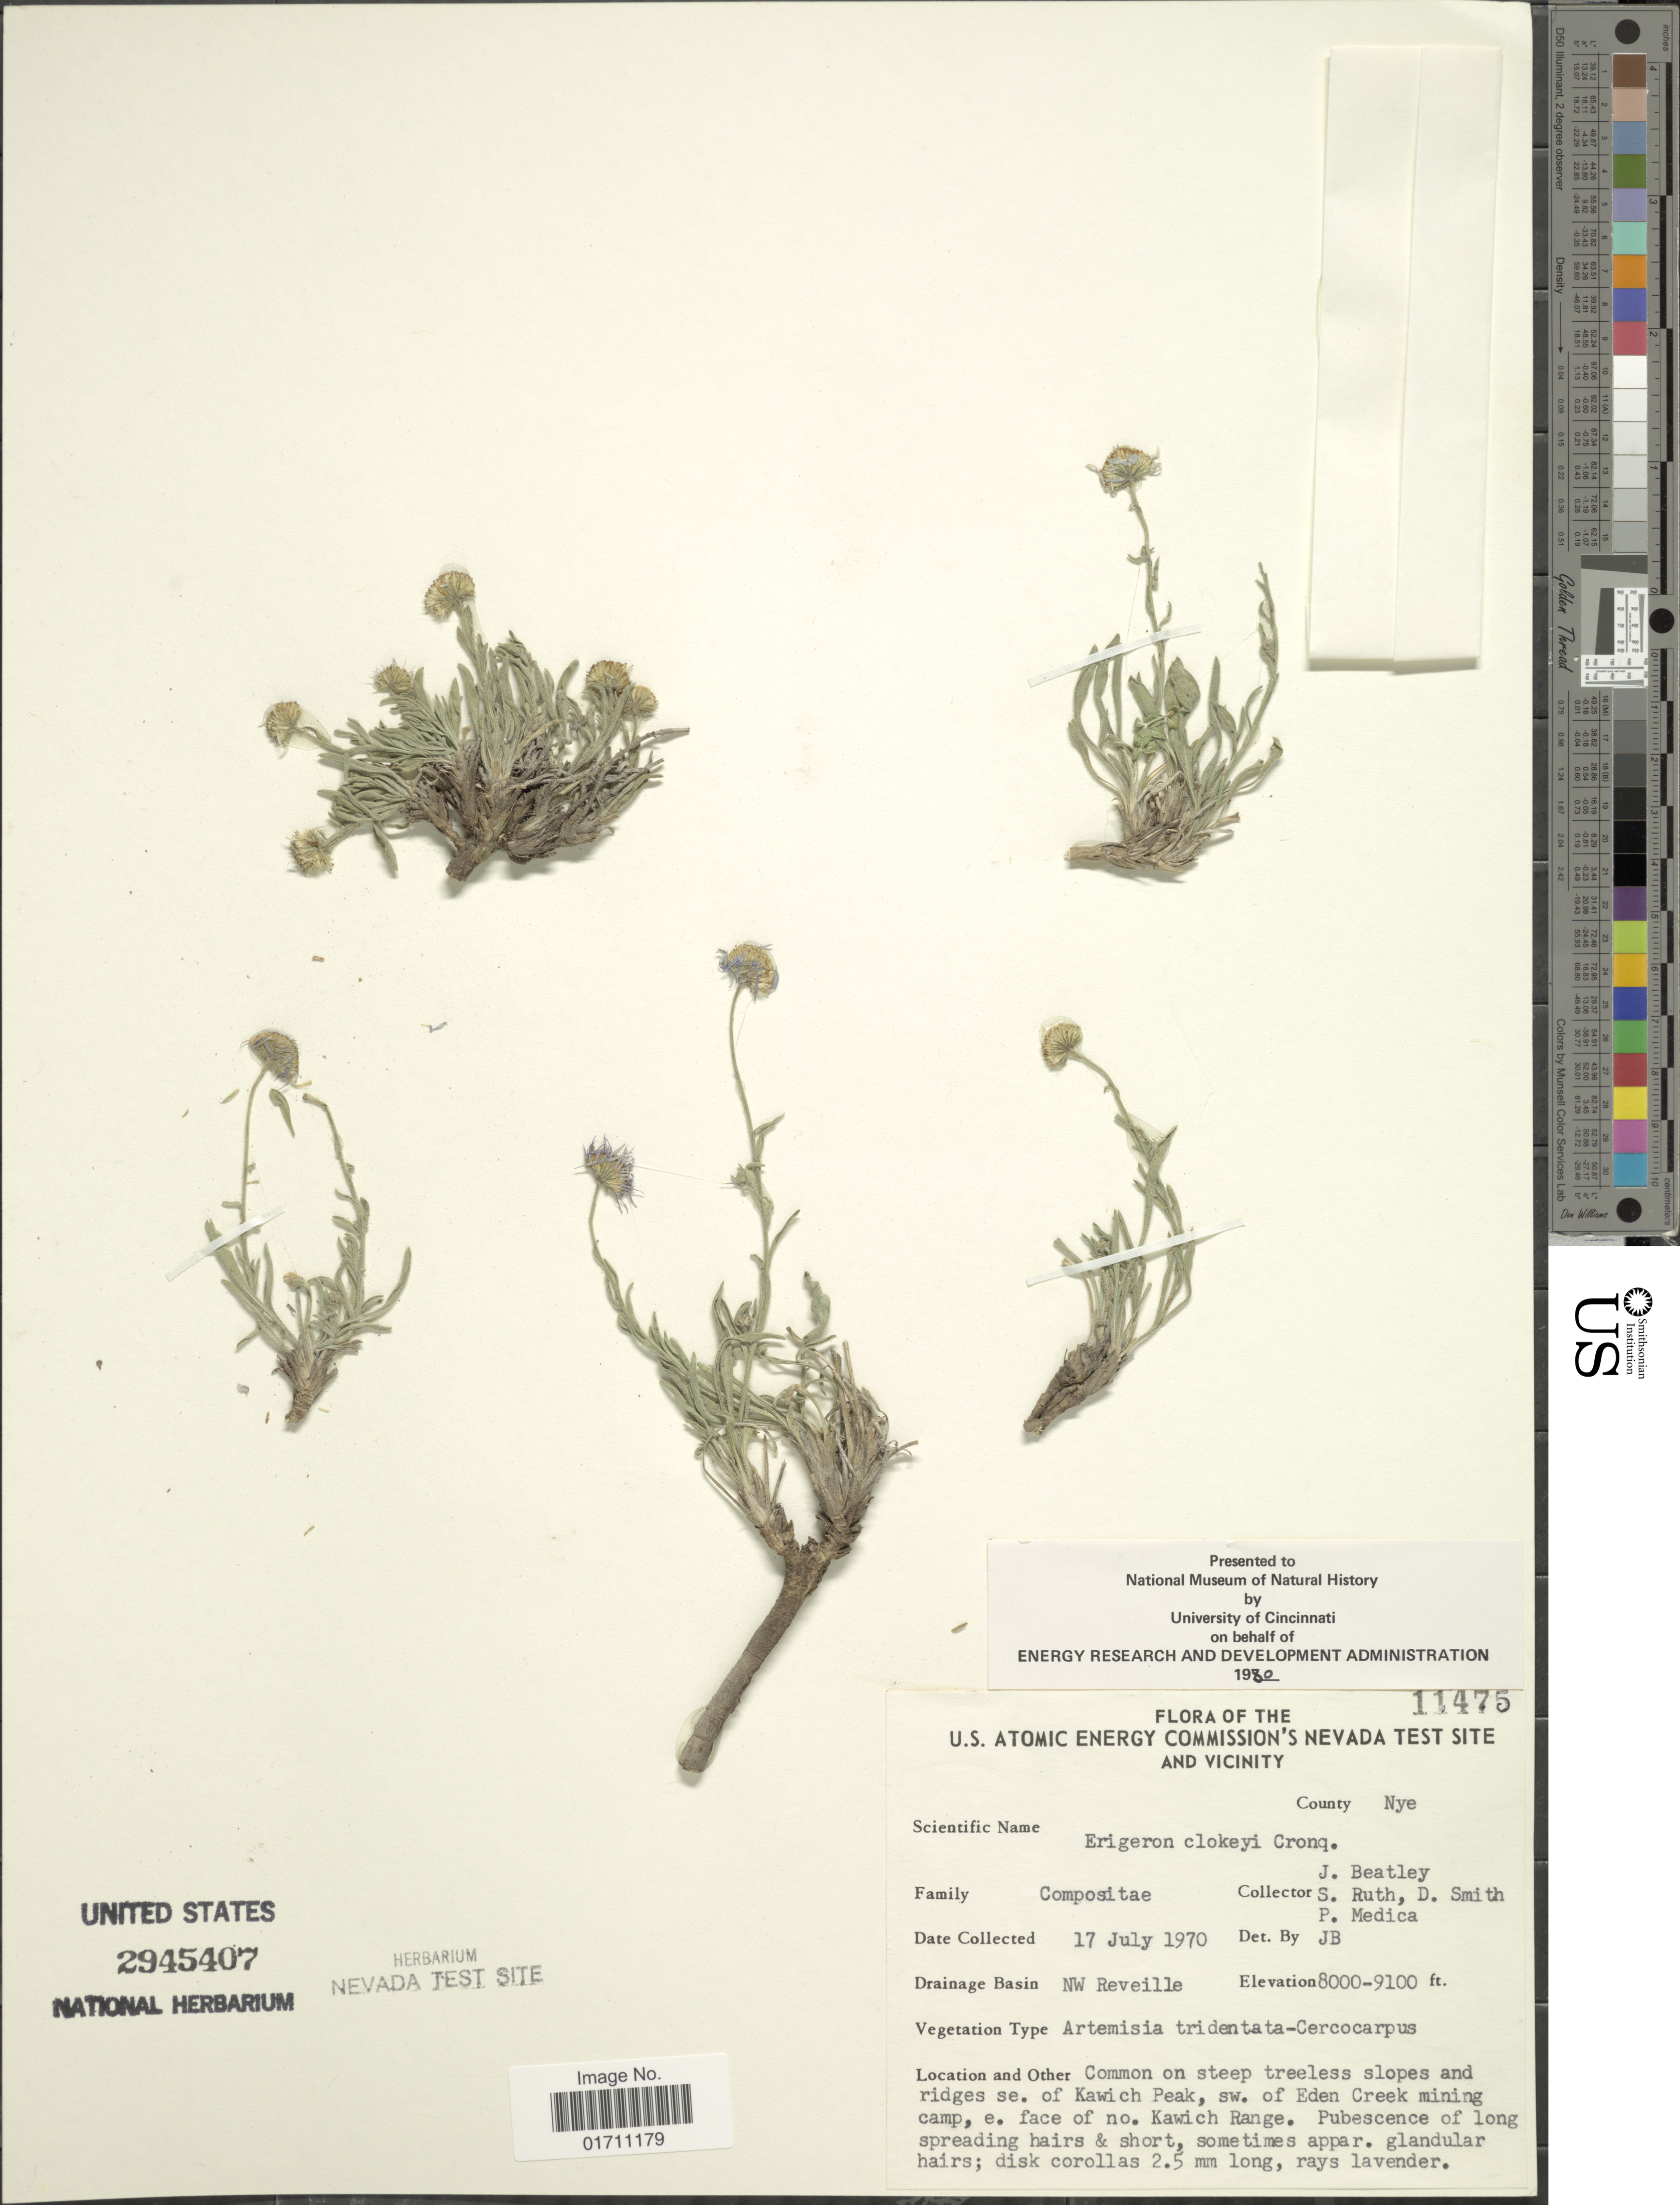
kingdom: Plantae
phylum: Tracheophyta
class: Magnoliopsida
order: Asterales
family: Asteraceae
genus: Erigeron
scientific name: Erigeron clokeyi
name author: Cronq.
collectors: J. C. Beatley, S. Ruth, D. Smith & P. Medica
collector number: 11475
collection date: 1970-07-17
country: United States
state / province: Nevada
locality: U.S. Atomic Energy Commission's Nevada Test Site and Vicinity, County Nye, Drainage Basin NW Reveille, Common on steep treeless slopes and ridges se. of Kawich Peak, sw of Eden Creek mining camp. e. face of no Kawich Range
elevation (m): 2438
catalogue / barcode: US 2945407